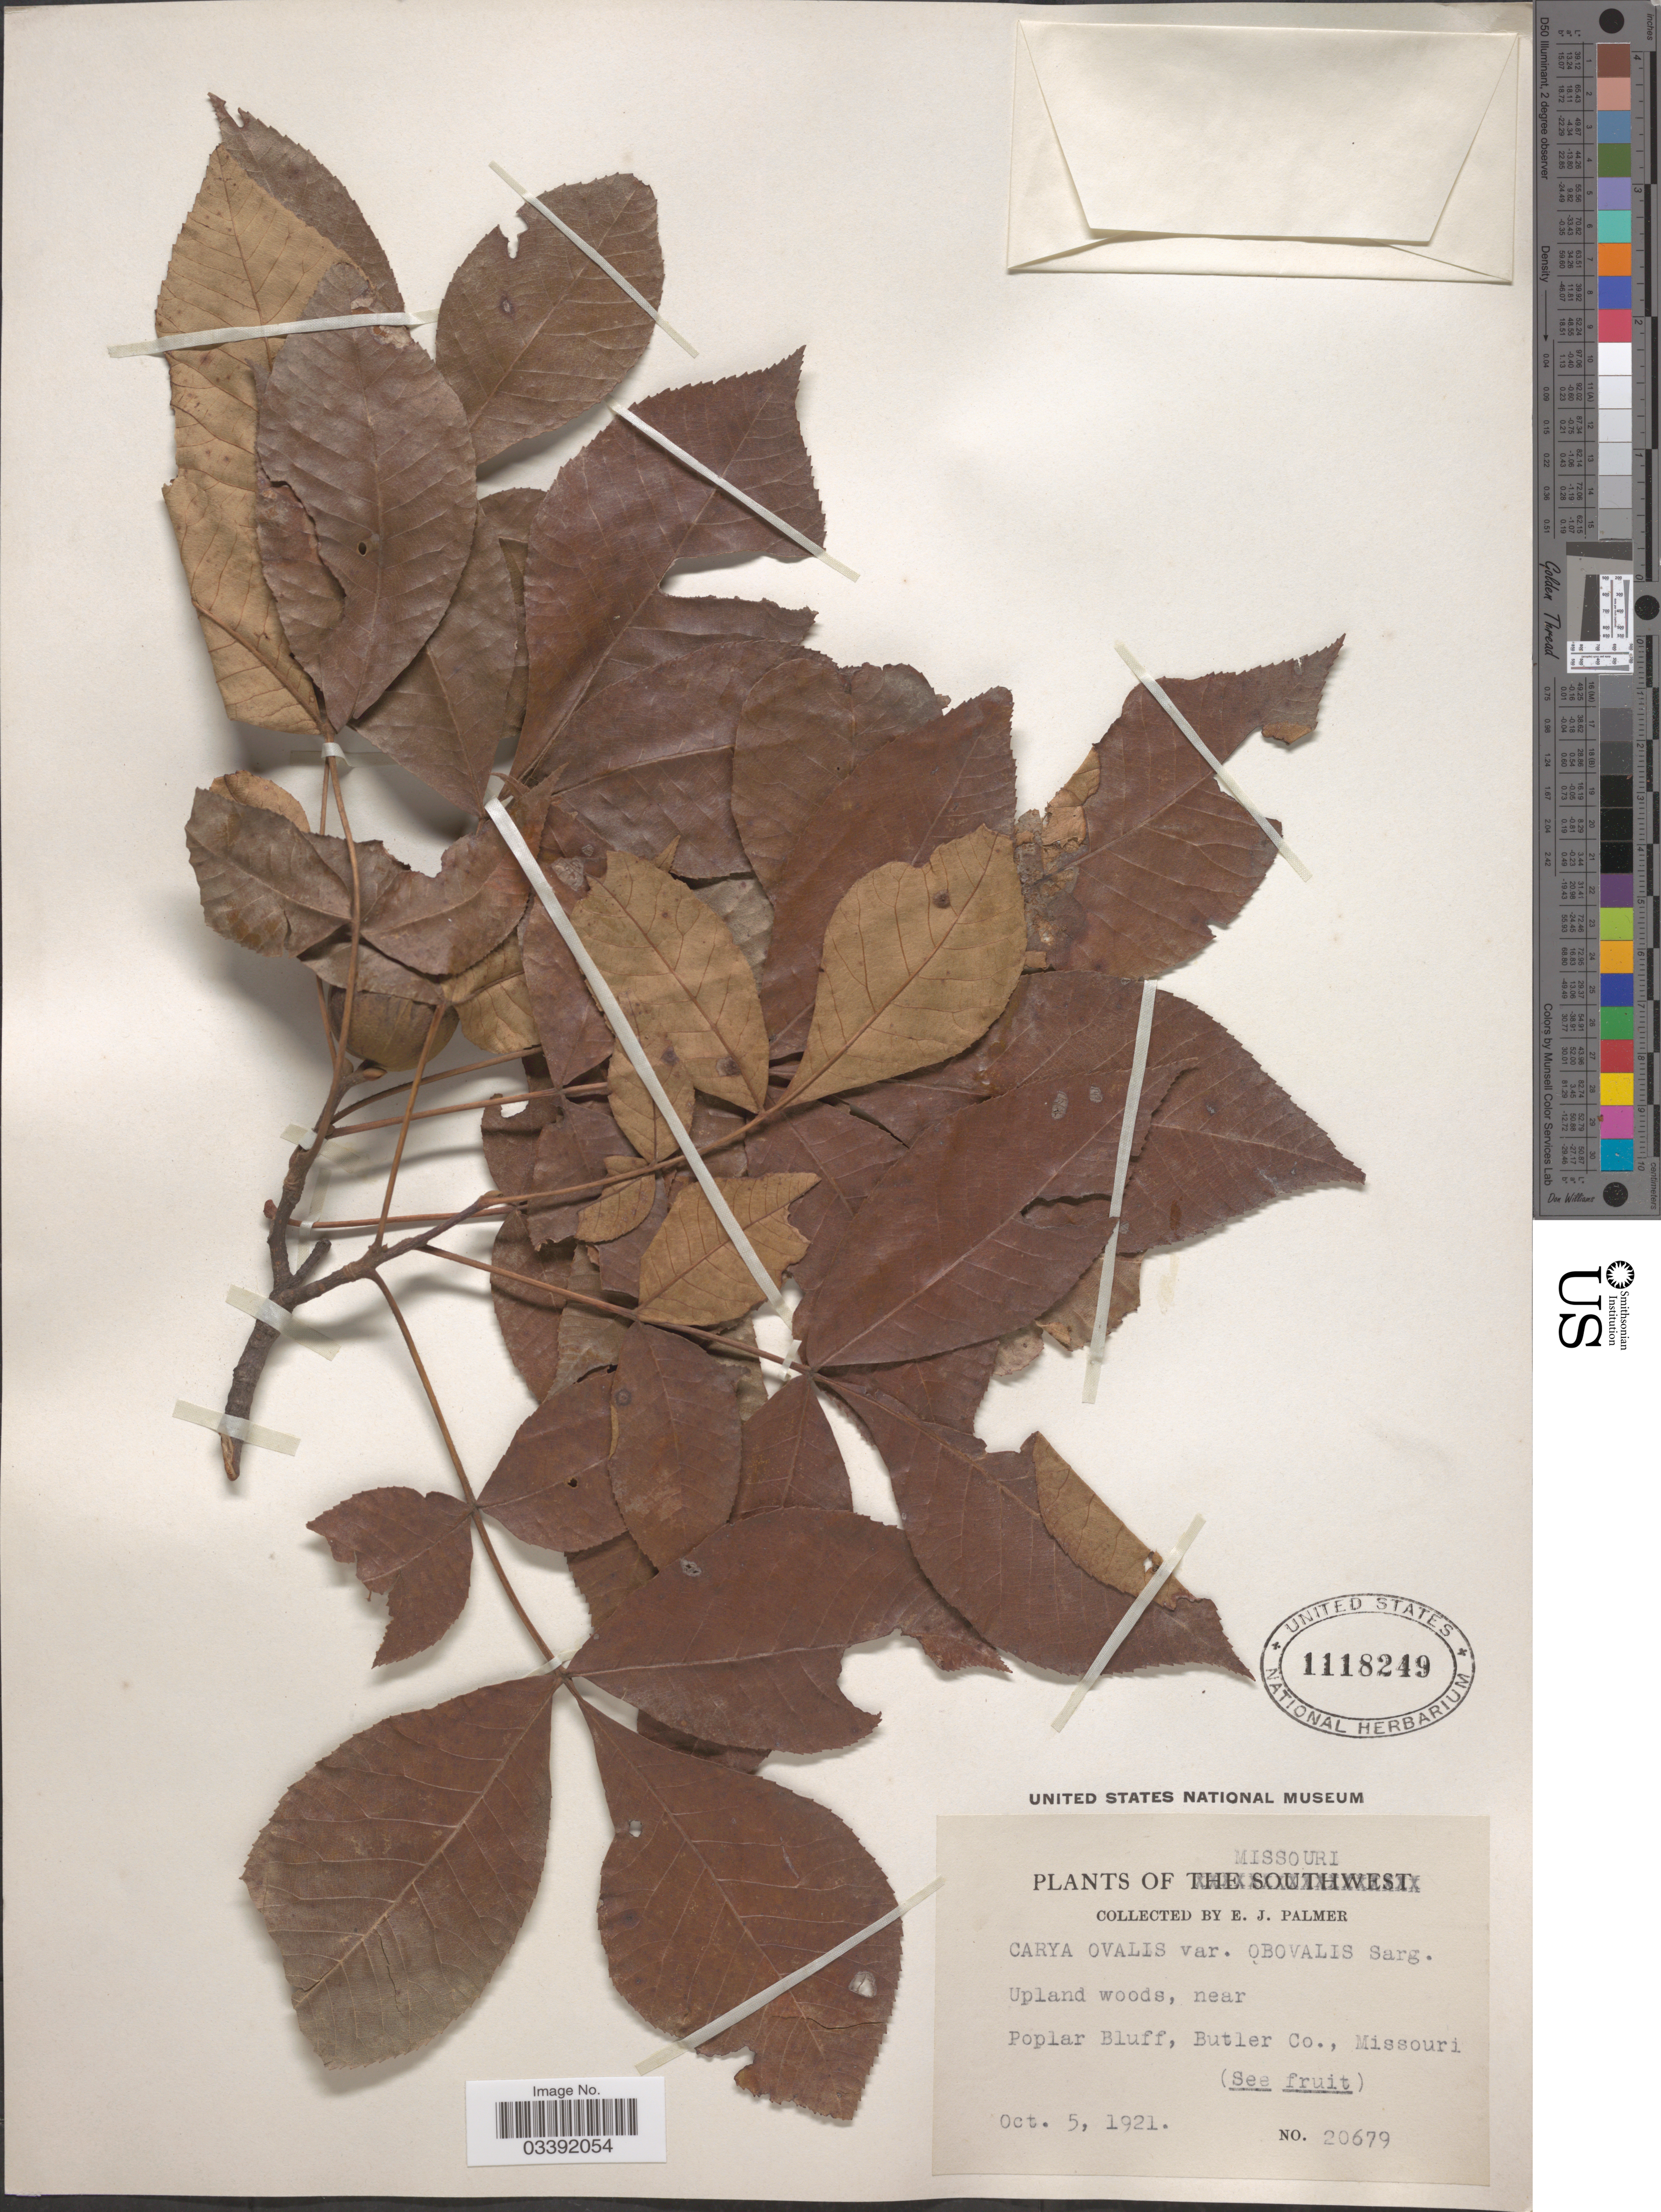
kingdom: Plantae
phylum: Tracheophyta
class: Magnoliopsida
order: Fagales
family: Juglandaceae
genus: Carya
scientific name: Carya ovalis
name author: (Wangenh.) Sarg.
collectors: E. J. Palmer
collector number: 20679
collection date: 1921-10-05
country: United States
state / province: Missouri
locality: Near Poplar Bluff, Butler Co.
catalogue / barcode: US 1118249